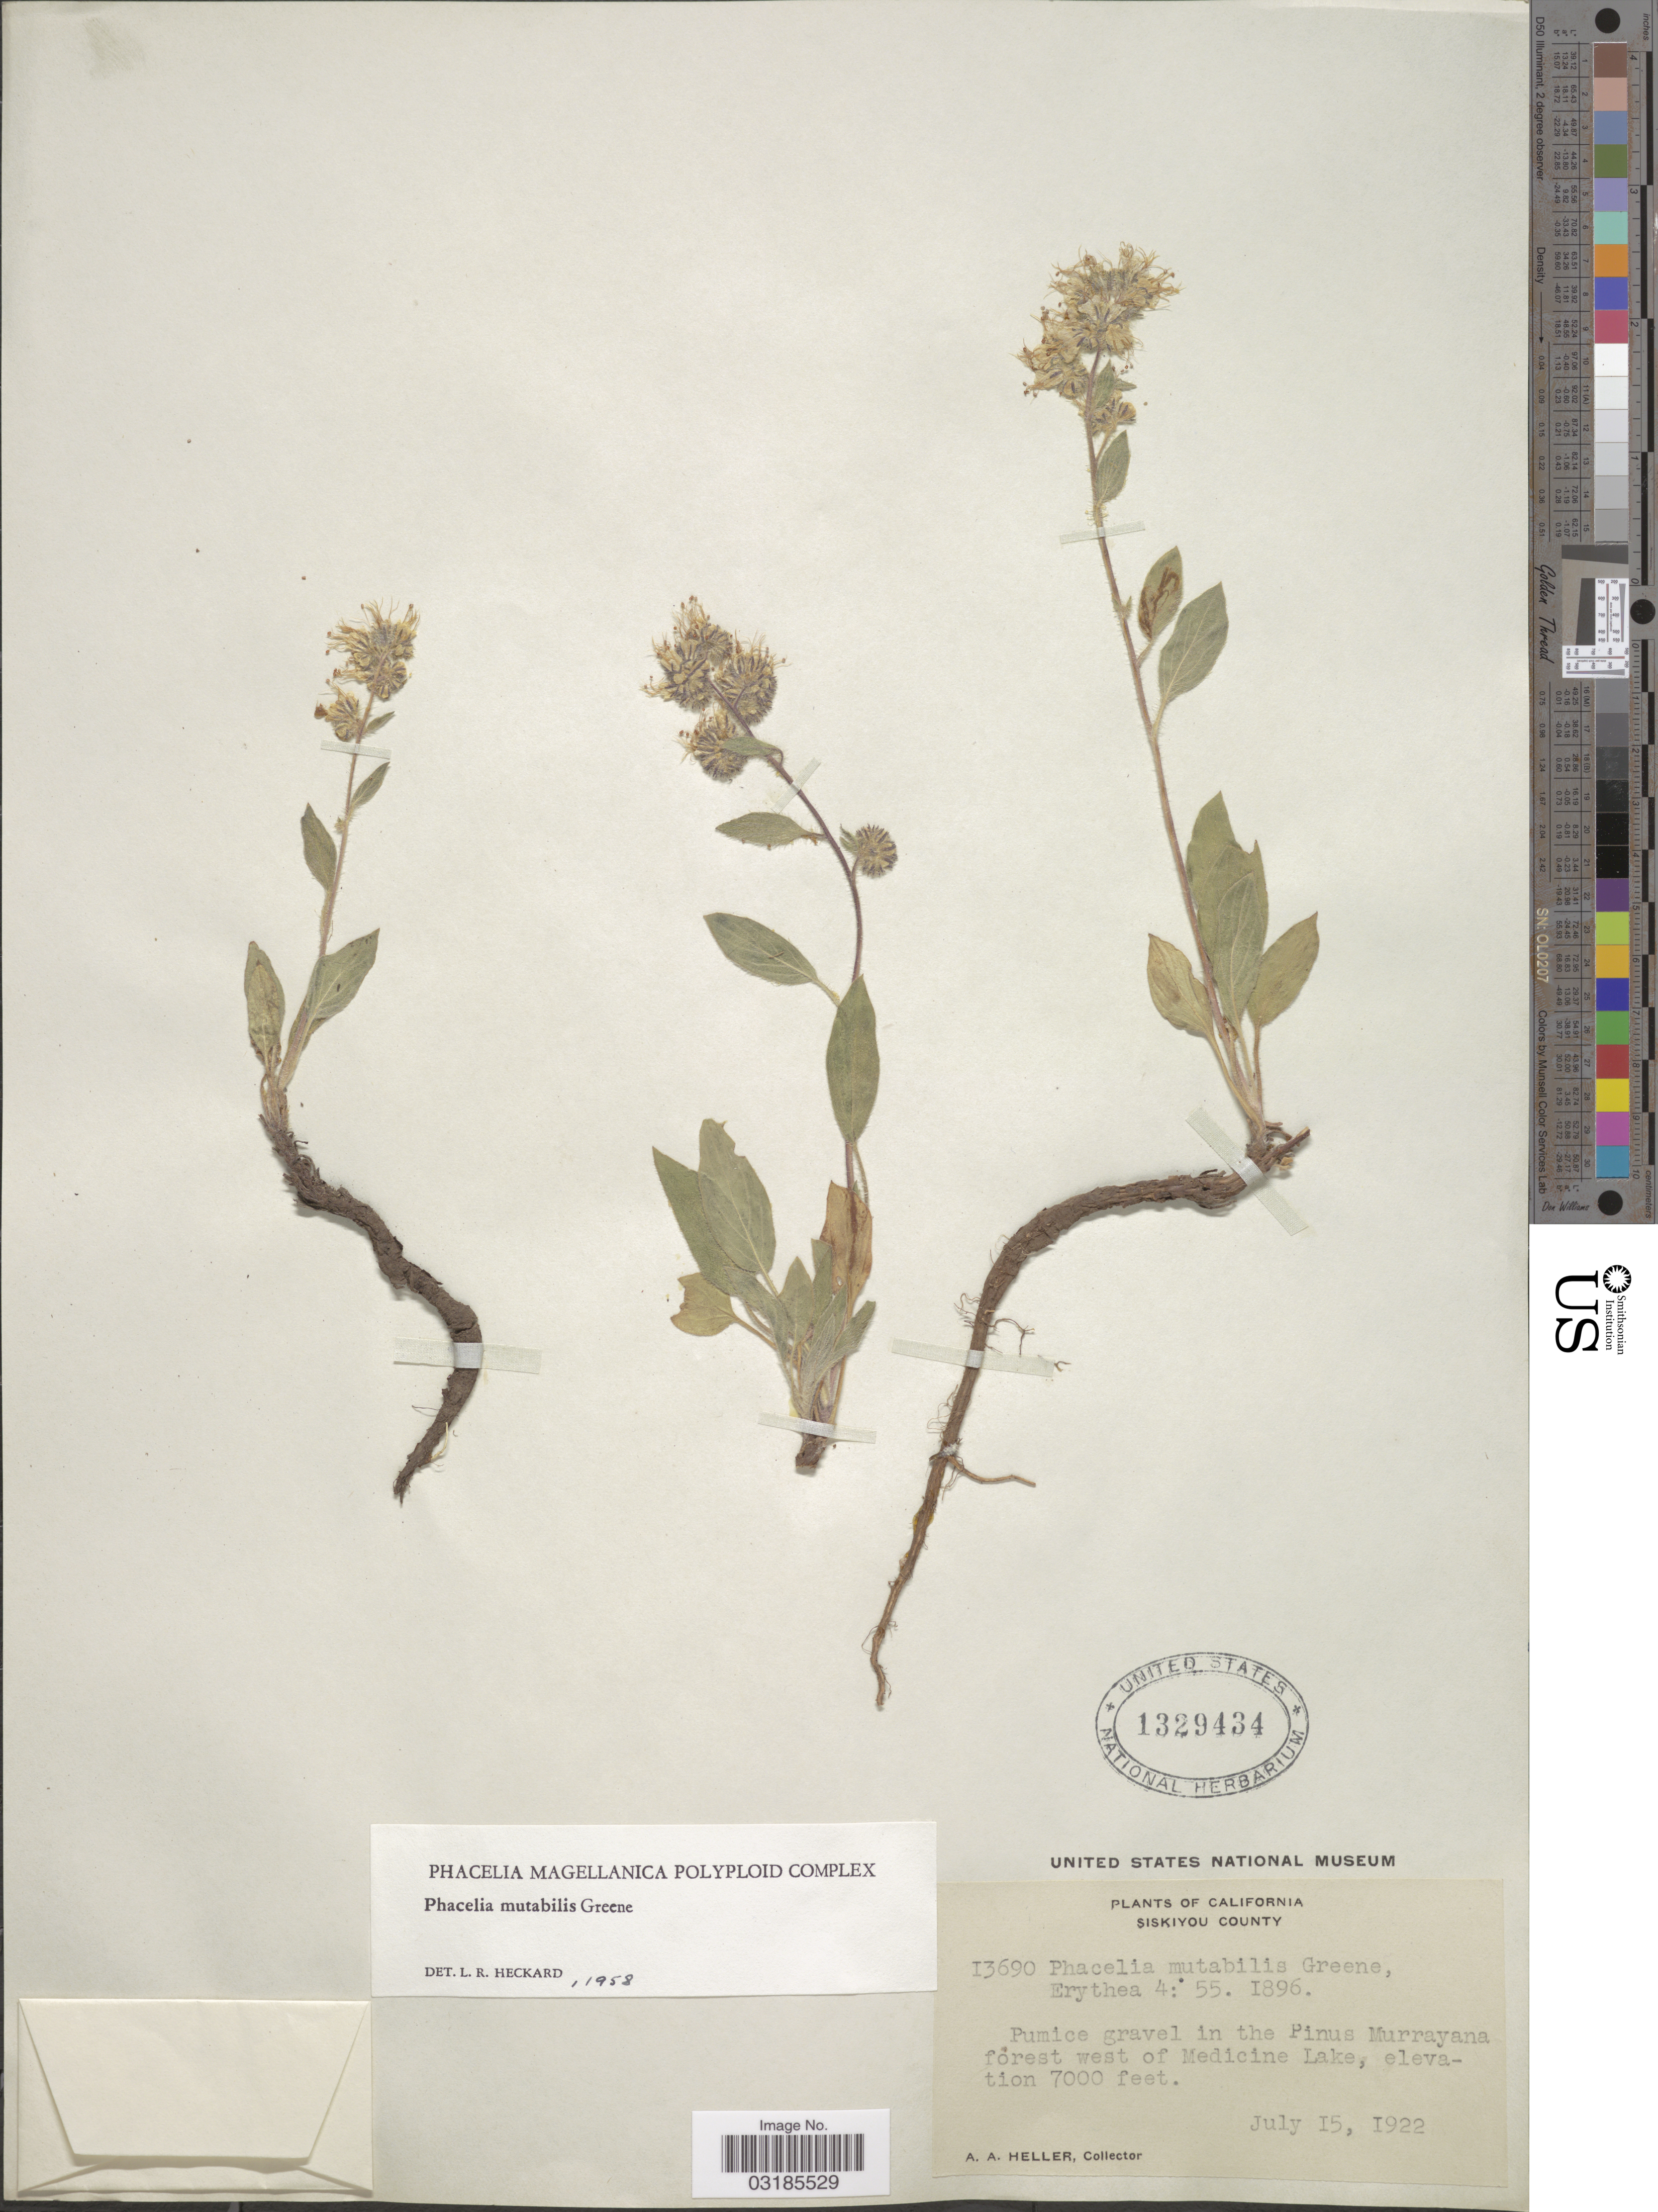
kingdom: Plantae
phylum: Tracheophyta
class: Magnoliopsida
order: Boraginales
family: Hydrophyllaceae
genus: Phacelia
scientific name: Phacelia mutabilis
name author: Greene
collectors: A. A. Heller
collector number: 13690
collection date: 1922-07-15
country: United States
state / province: California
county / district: Siskiyou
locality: Siskiyou County, Pumice gravel in the Pinus Murrayana forest west of Medicine Lake.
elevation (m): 2134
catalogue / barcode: US 1329434